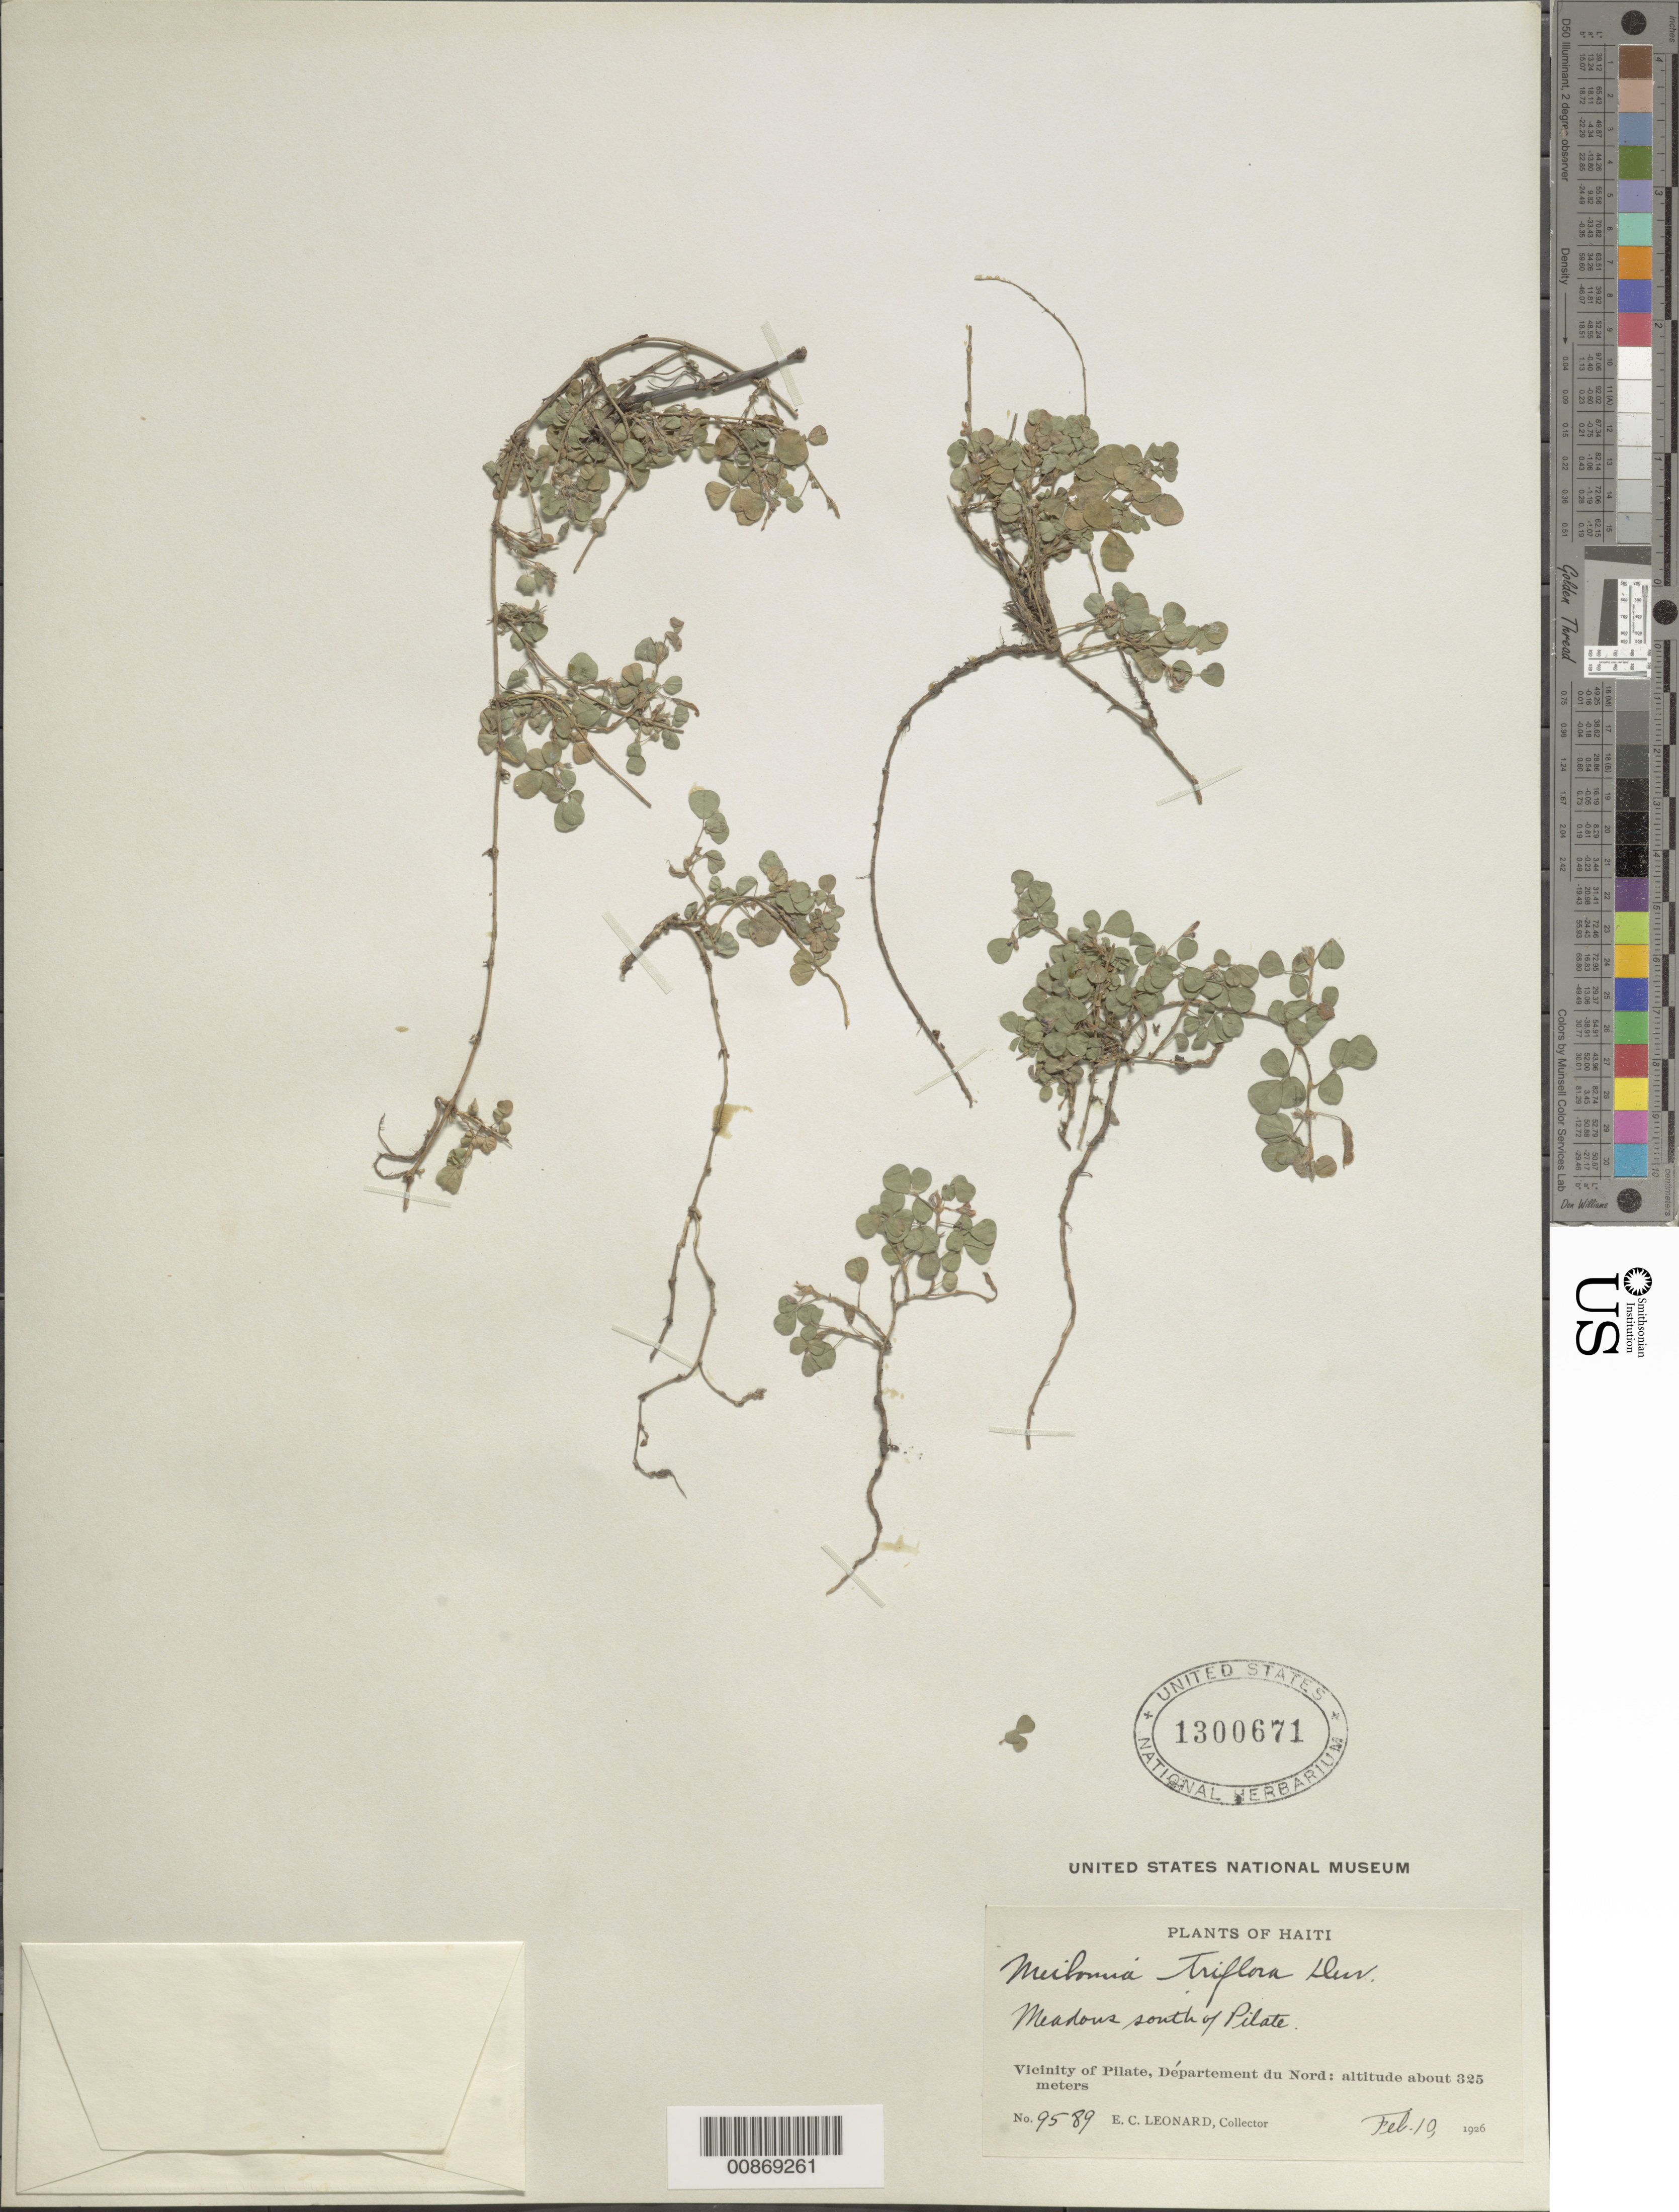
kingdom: Plantae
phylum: Tracheophyta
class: Magnoliopsida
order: Fabales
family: Fabaceae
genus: Grona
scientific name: Grona triflora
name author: (L.) H. Ohashi & K. Ohashi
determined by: Strong, Mark T., (BOT), Smithsonian Institution - National Museum of Natural History (UNITED STATES)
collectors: E. C. Leonard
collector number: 9589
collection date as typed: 10 Feb 1926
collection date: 1926-02-10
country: Haiti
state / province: Nord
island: Hispaniola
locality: South of Pilate.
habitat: Meadows.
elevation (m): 325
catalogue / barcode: US 1300671